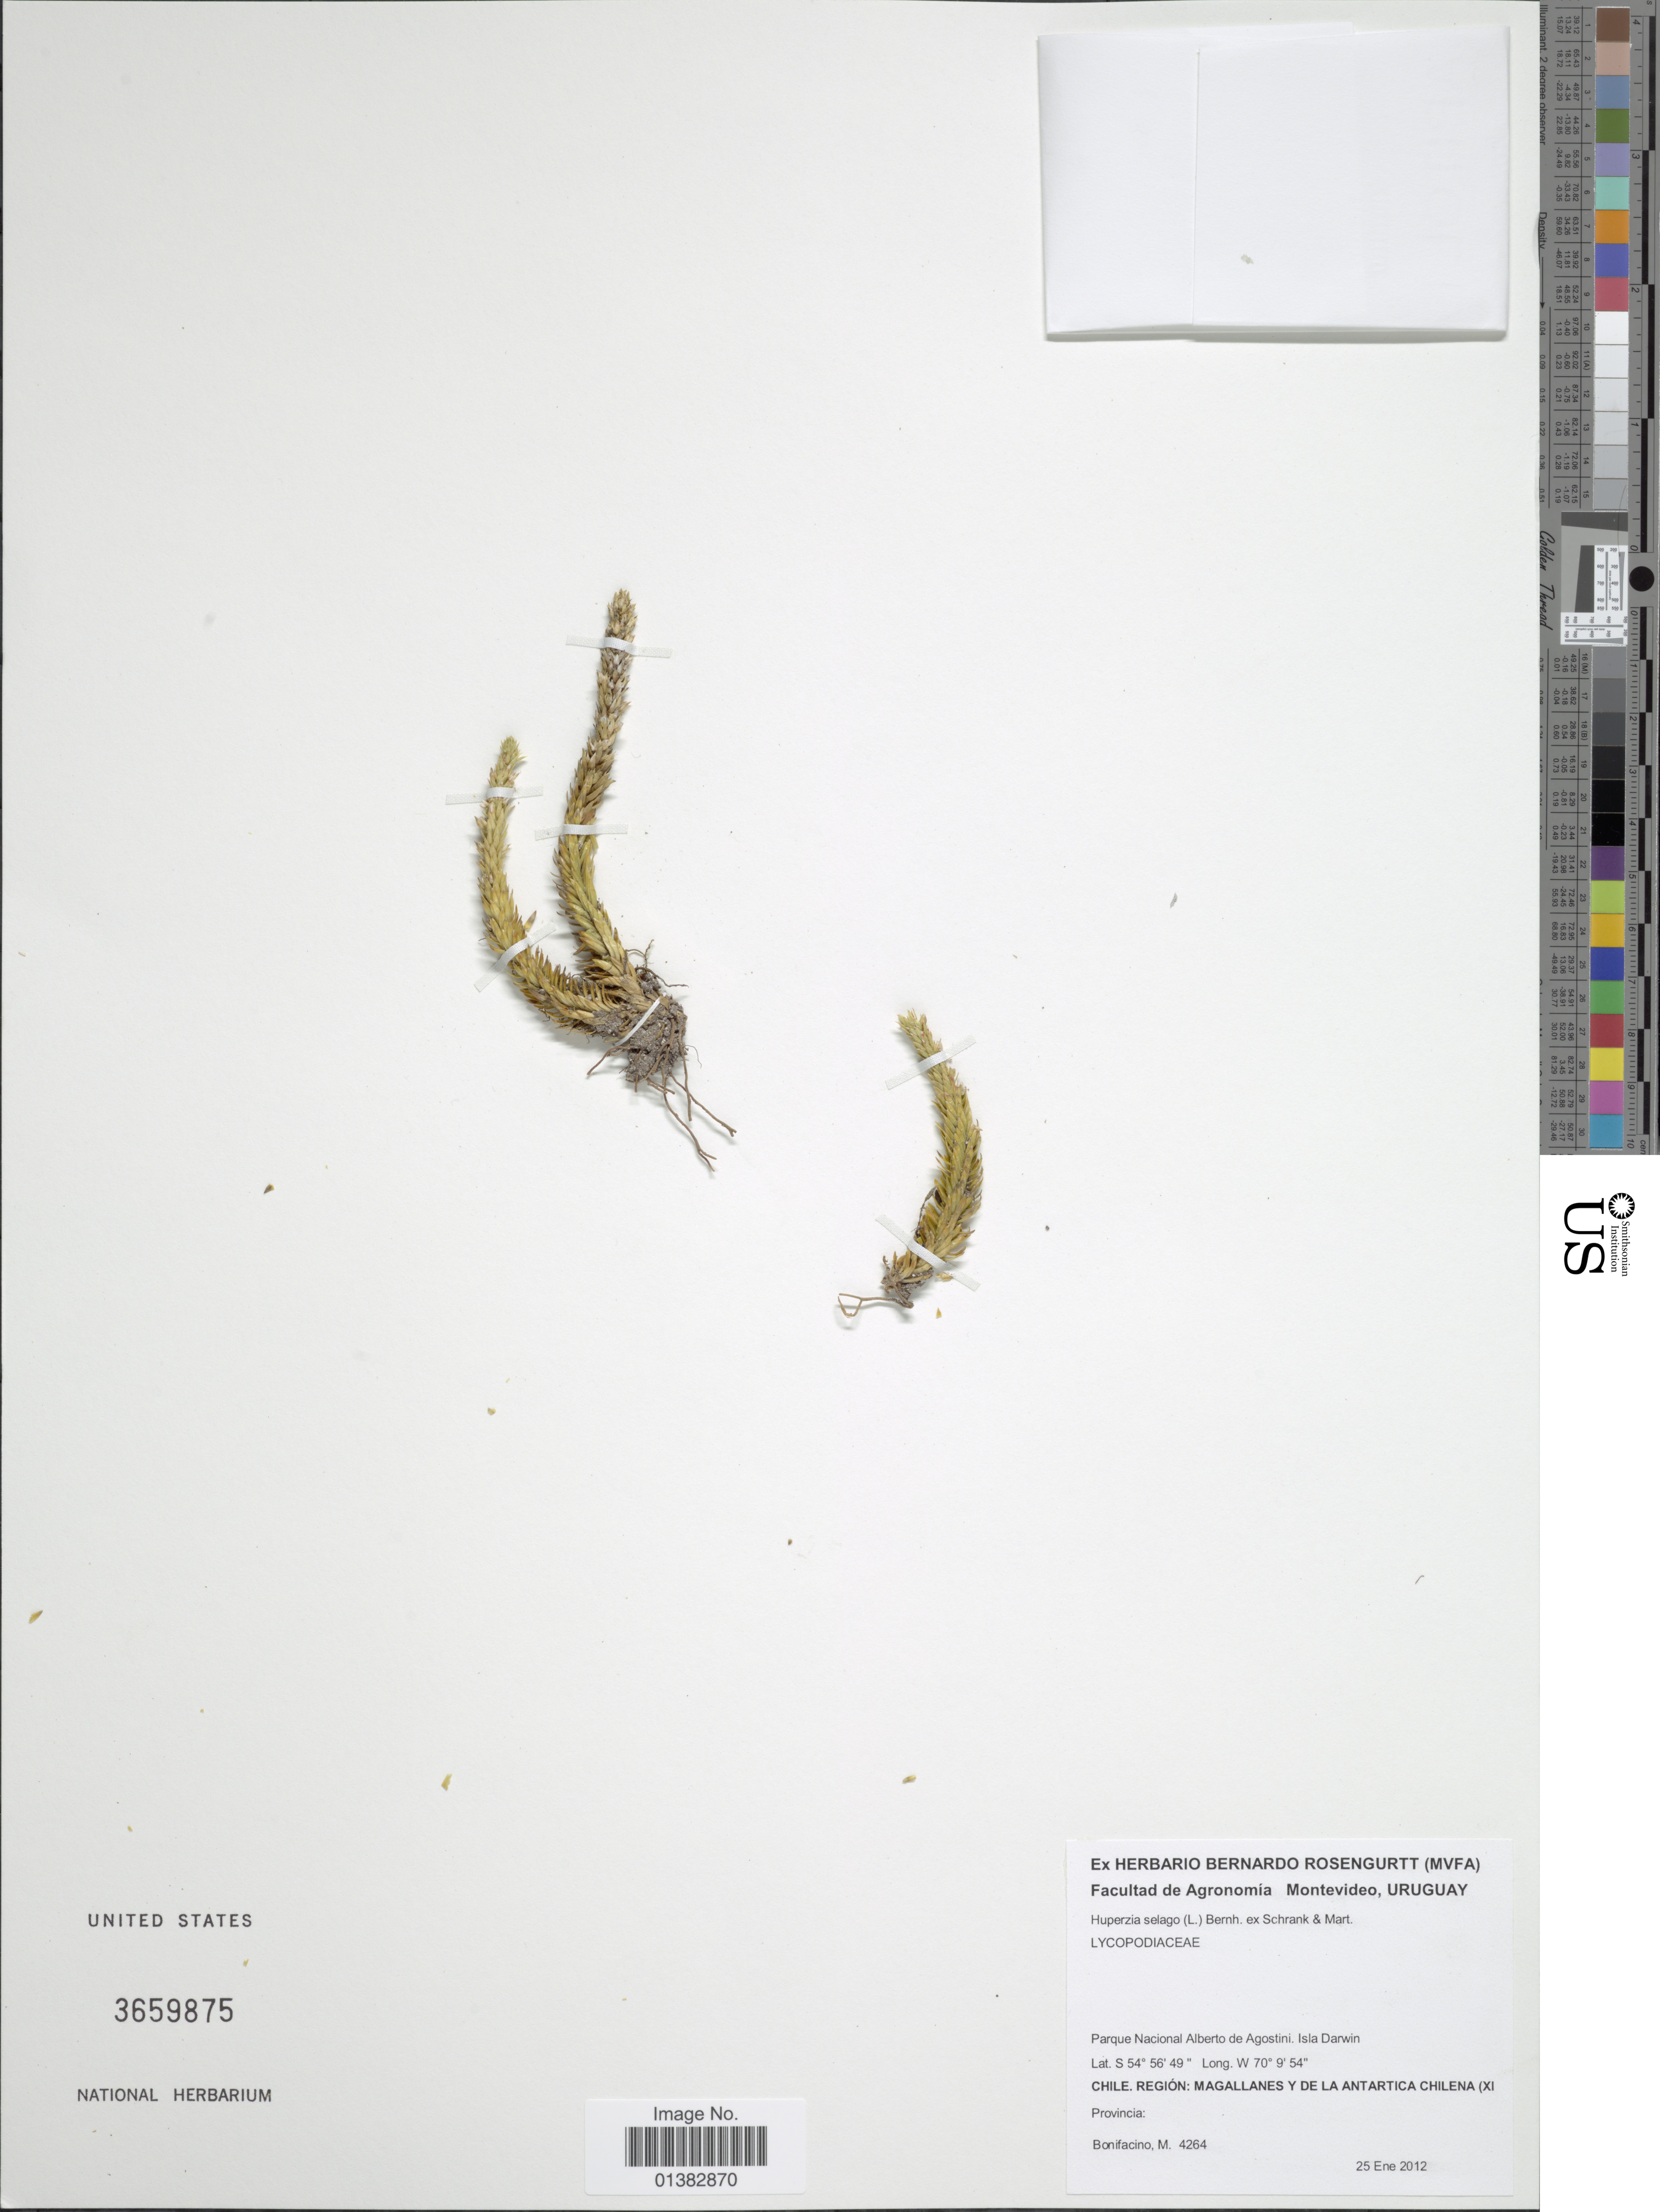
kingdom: Plantae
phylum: Tracheophyta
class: Lycopodiopsida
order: Lycopodiales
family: Lycopodiaceae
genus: Huperzia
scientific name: Huperzia selago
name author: (L.) Bernh. ex Schrank & Mart.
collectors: M. Bonifacino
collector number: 4264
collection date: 2012-01-25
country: Chile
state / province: Magallanes y de la Antártica Chilena (XII)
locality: Parque Nacional Alberto de Agostini. Isla Darwin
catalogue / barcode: US 3659875